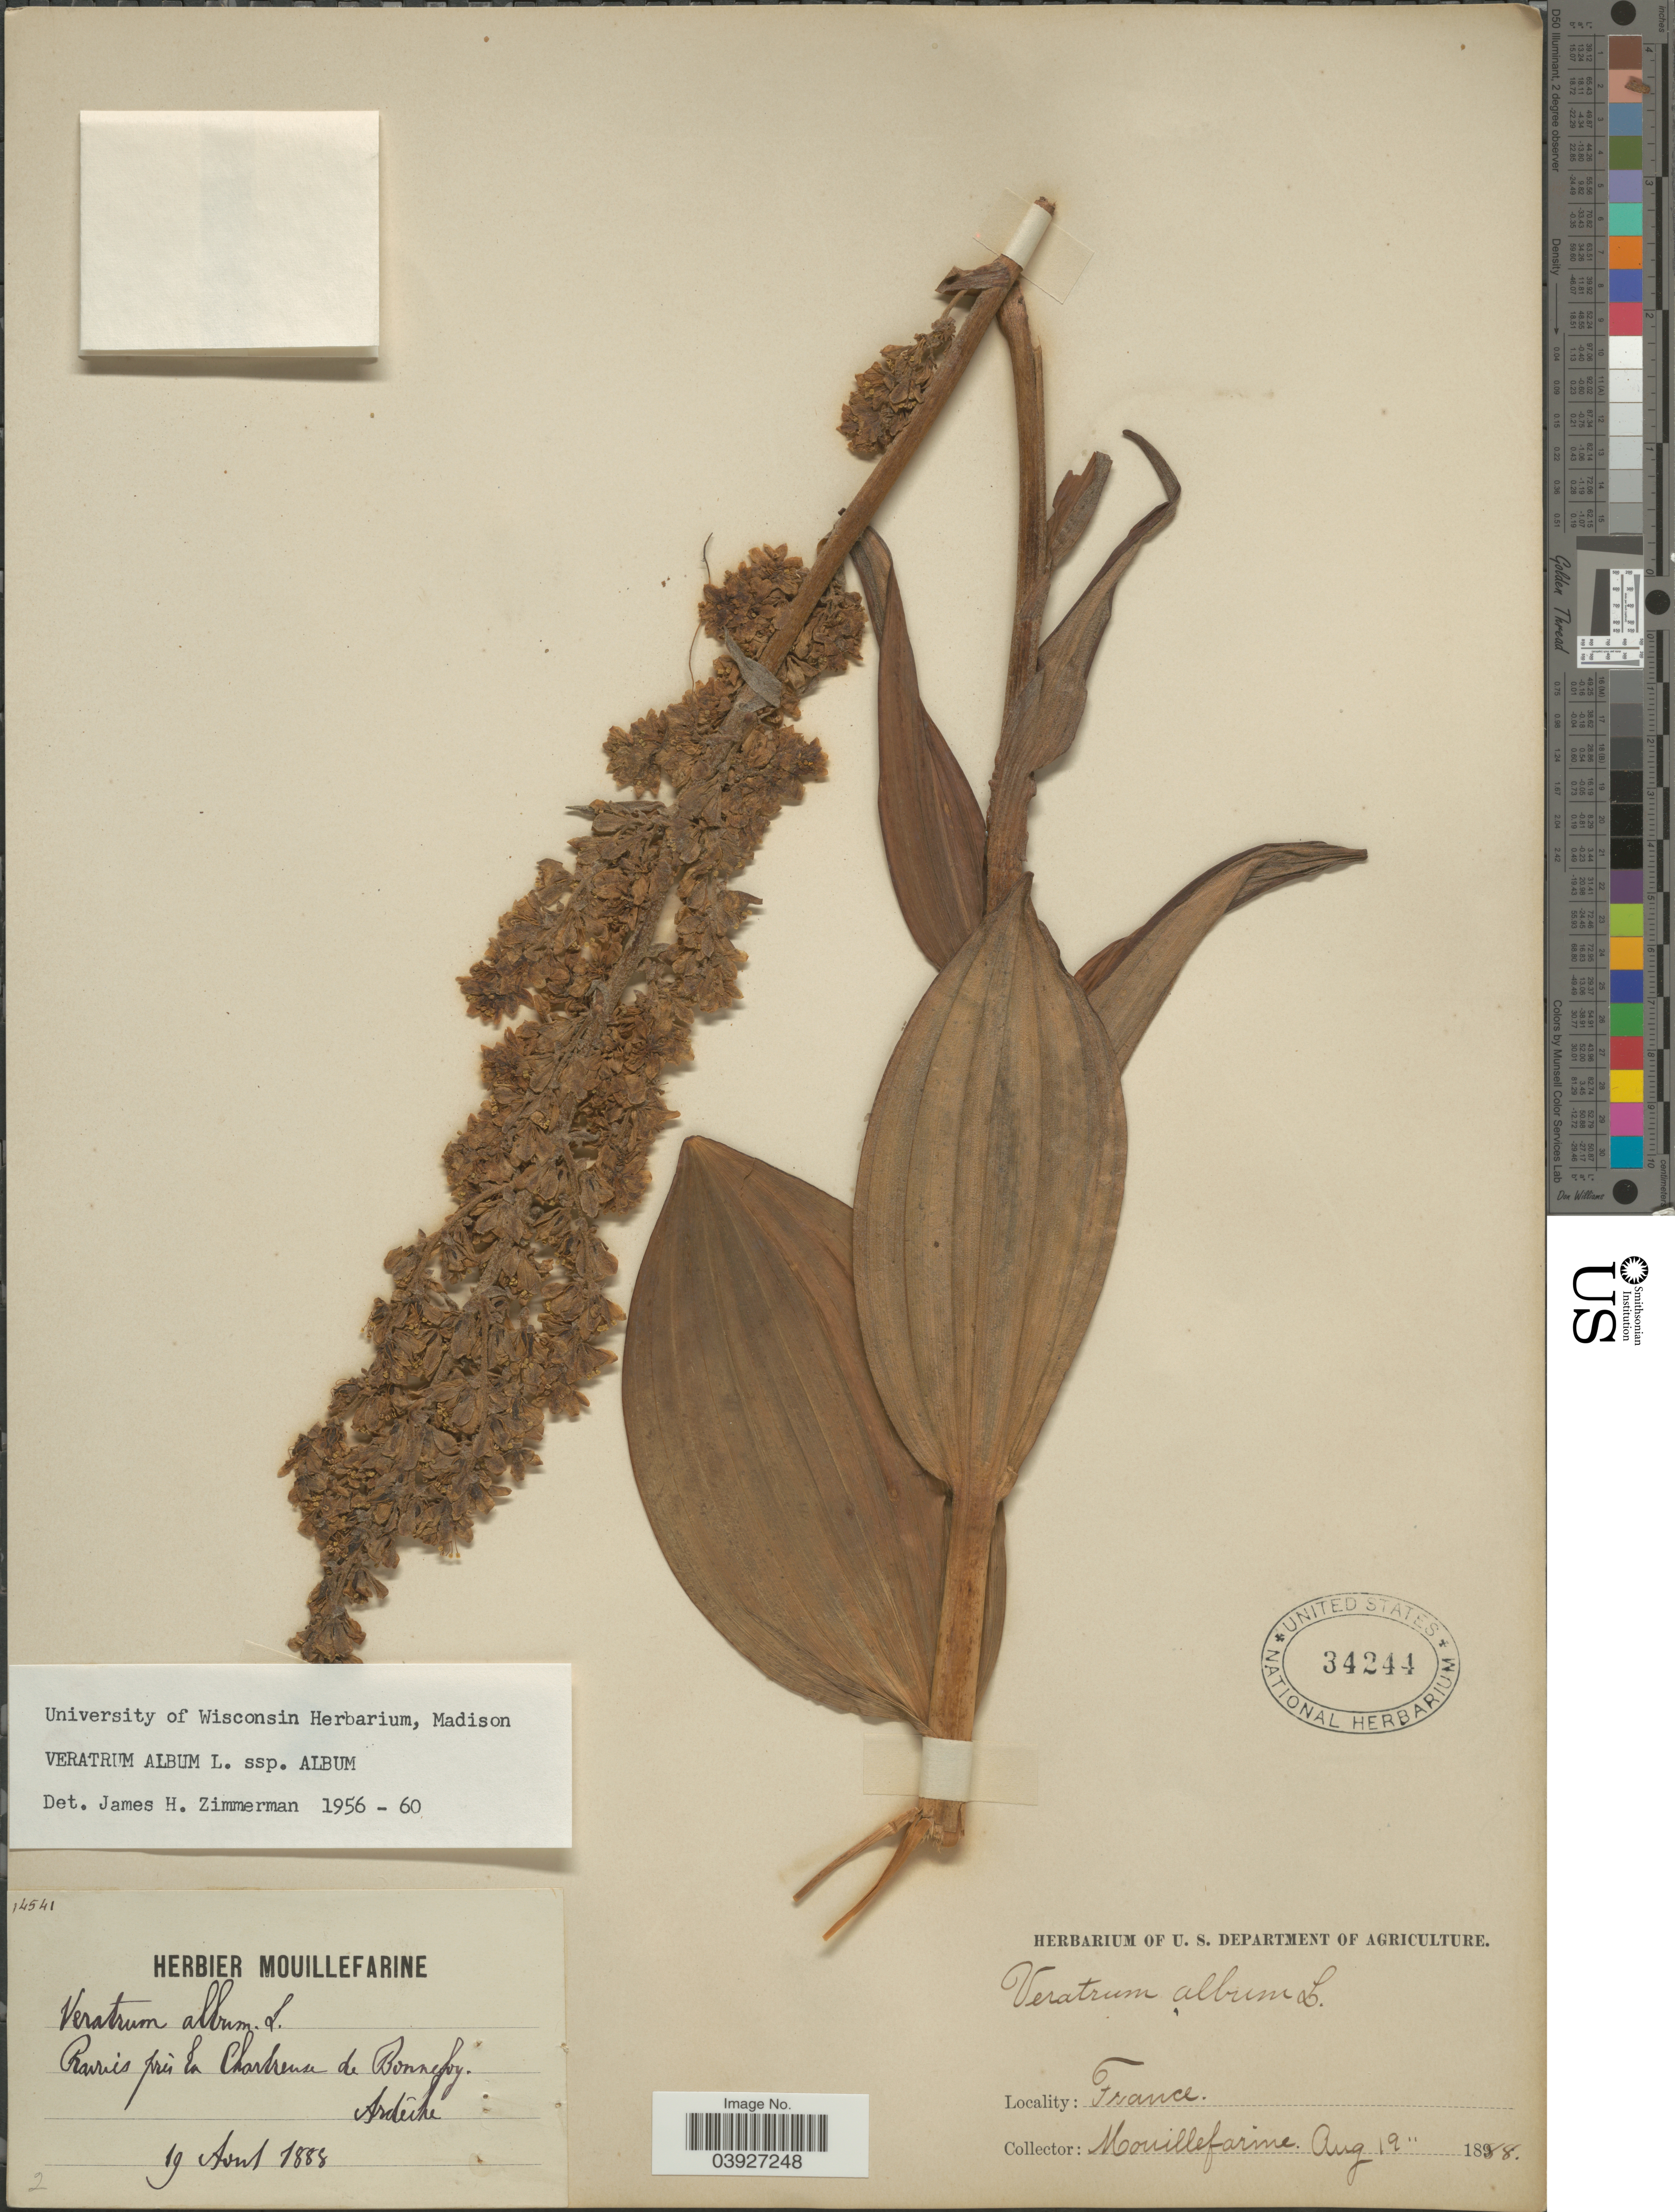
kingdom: Plantae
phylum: Tracheophyta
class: Liliopsida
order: Liliales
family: Melanthiaceae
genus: Veratrum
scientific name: Veratrum album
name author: L.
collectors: A. Mouillefarine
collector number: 14541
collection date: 1888-08-19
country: France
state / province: Grand Est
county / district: Ardennes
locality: Prairies prés la Chartreuse de Bonnefoy. Ardenne. Champagne-Ardenne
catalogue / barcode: US 34244